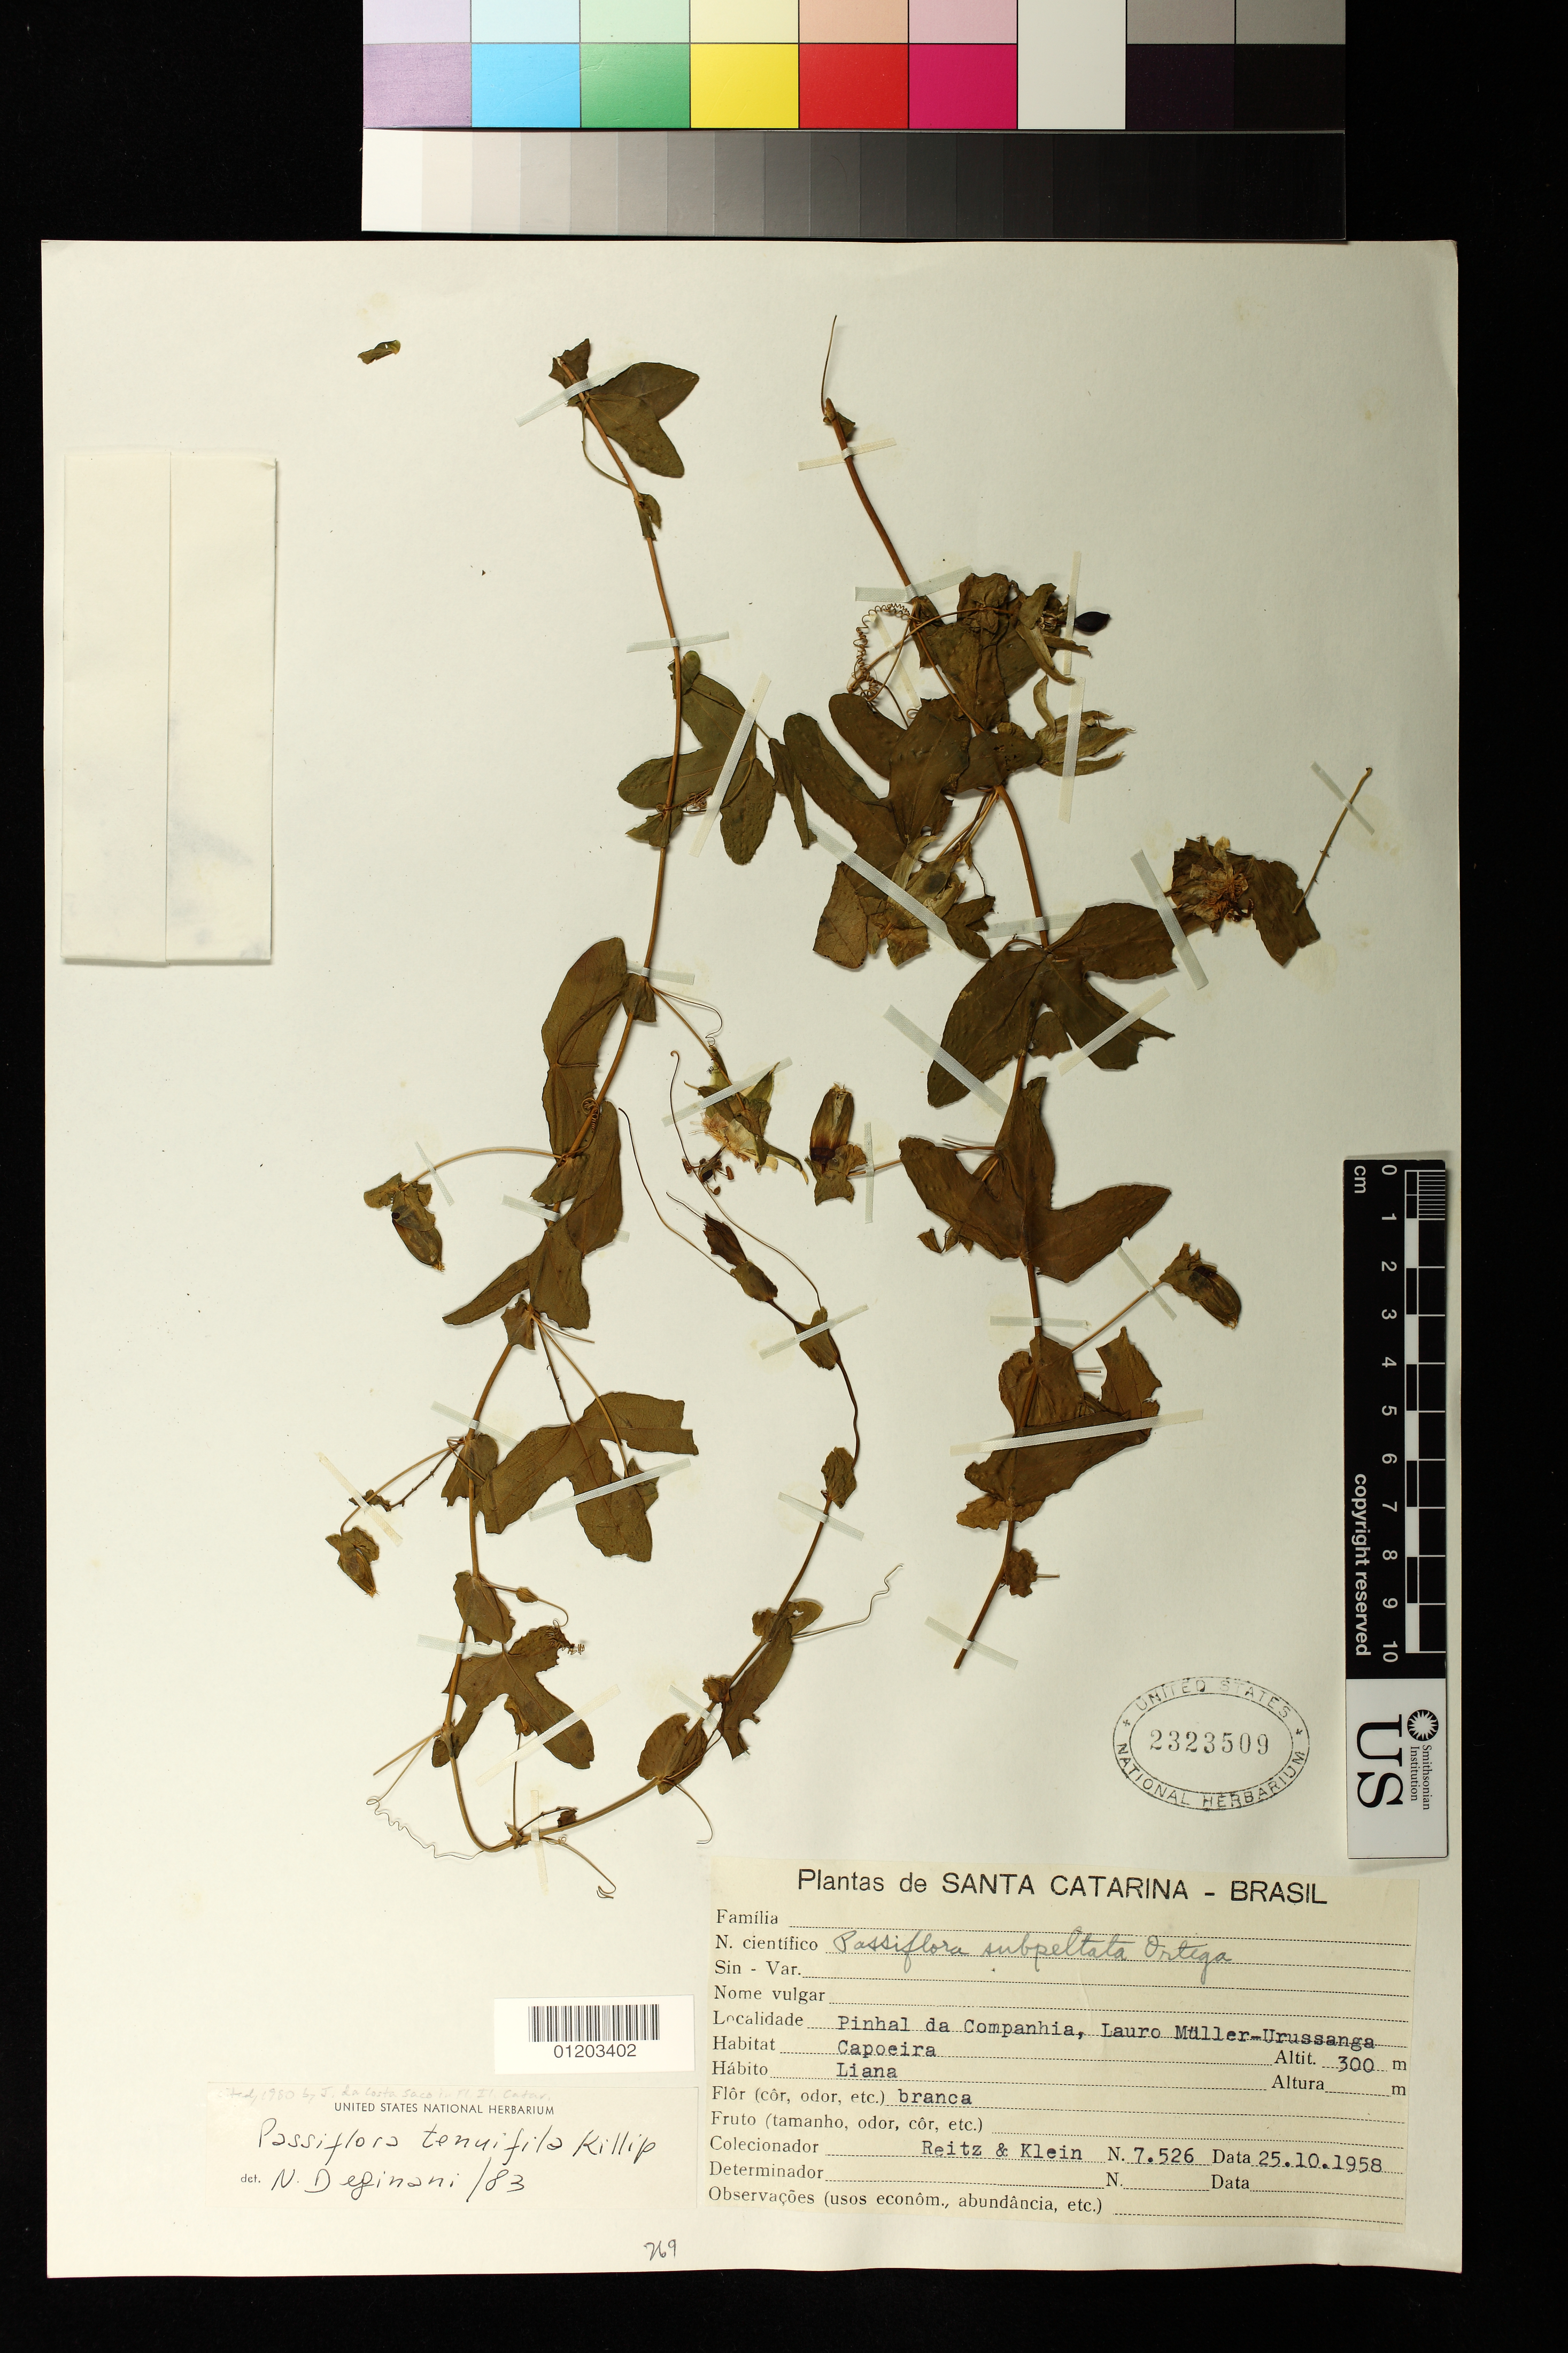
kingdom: Plantae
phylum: Tracheophyta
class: Magnoliopsida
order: Malpighiales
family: Passifloraceae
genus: Passiflora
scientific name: Passiflora tenuifila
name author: Killip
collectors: -- Reitz & Klein, --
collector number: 7526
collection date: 1958-10-25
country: Brazil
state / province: Santa Catarina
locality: Pinhal da Companhia, Lauro Müller-Urussanga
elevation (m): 300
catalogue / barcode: US 2323509